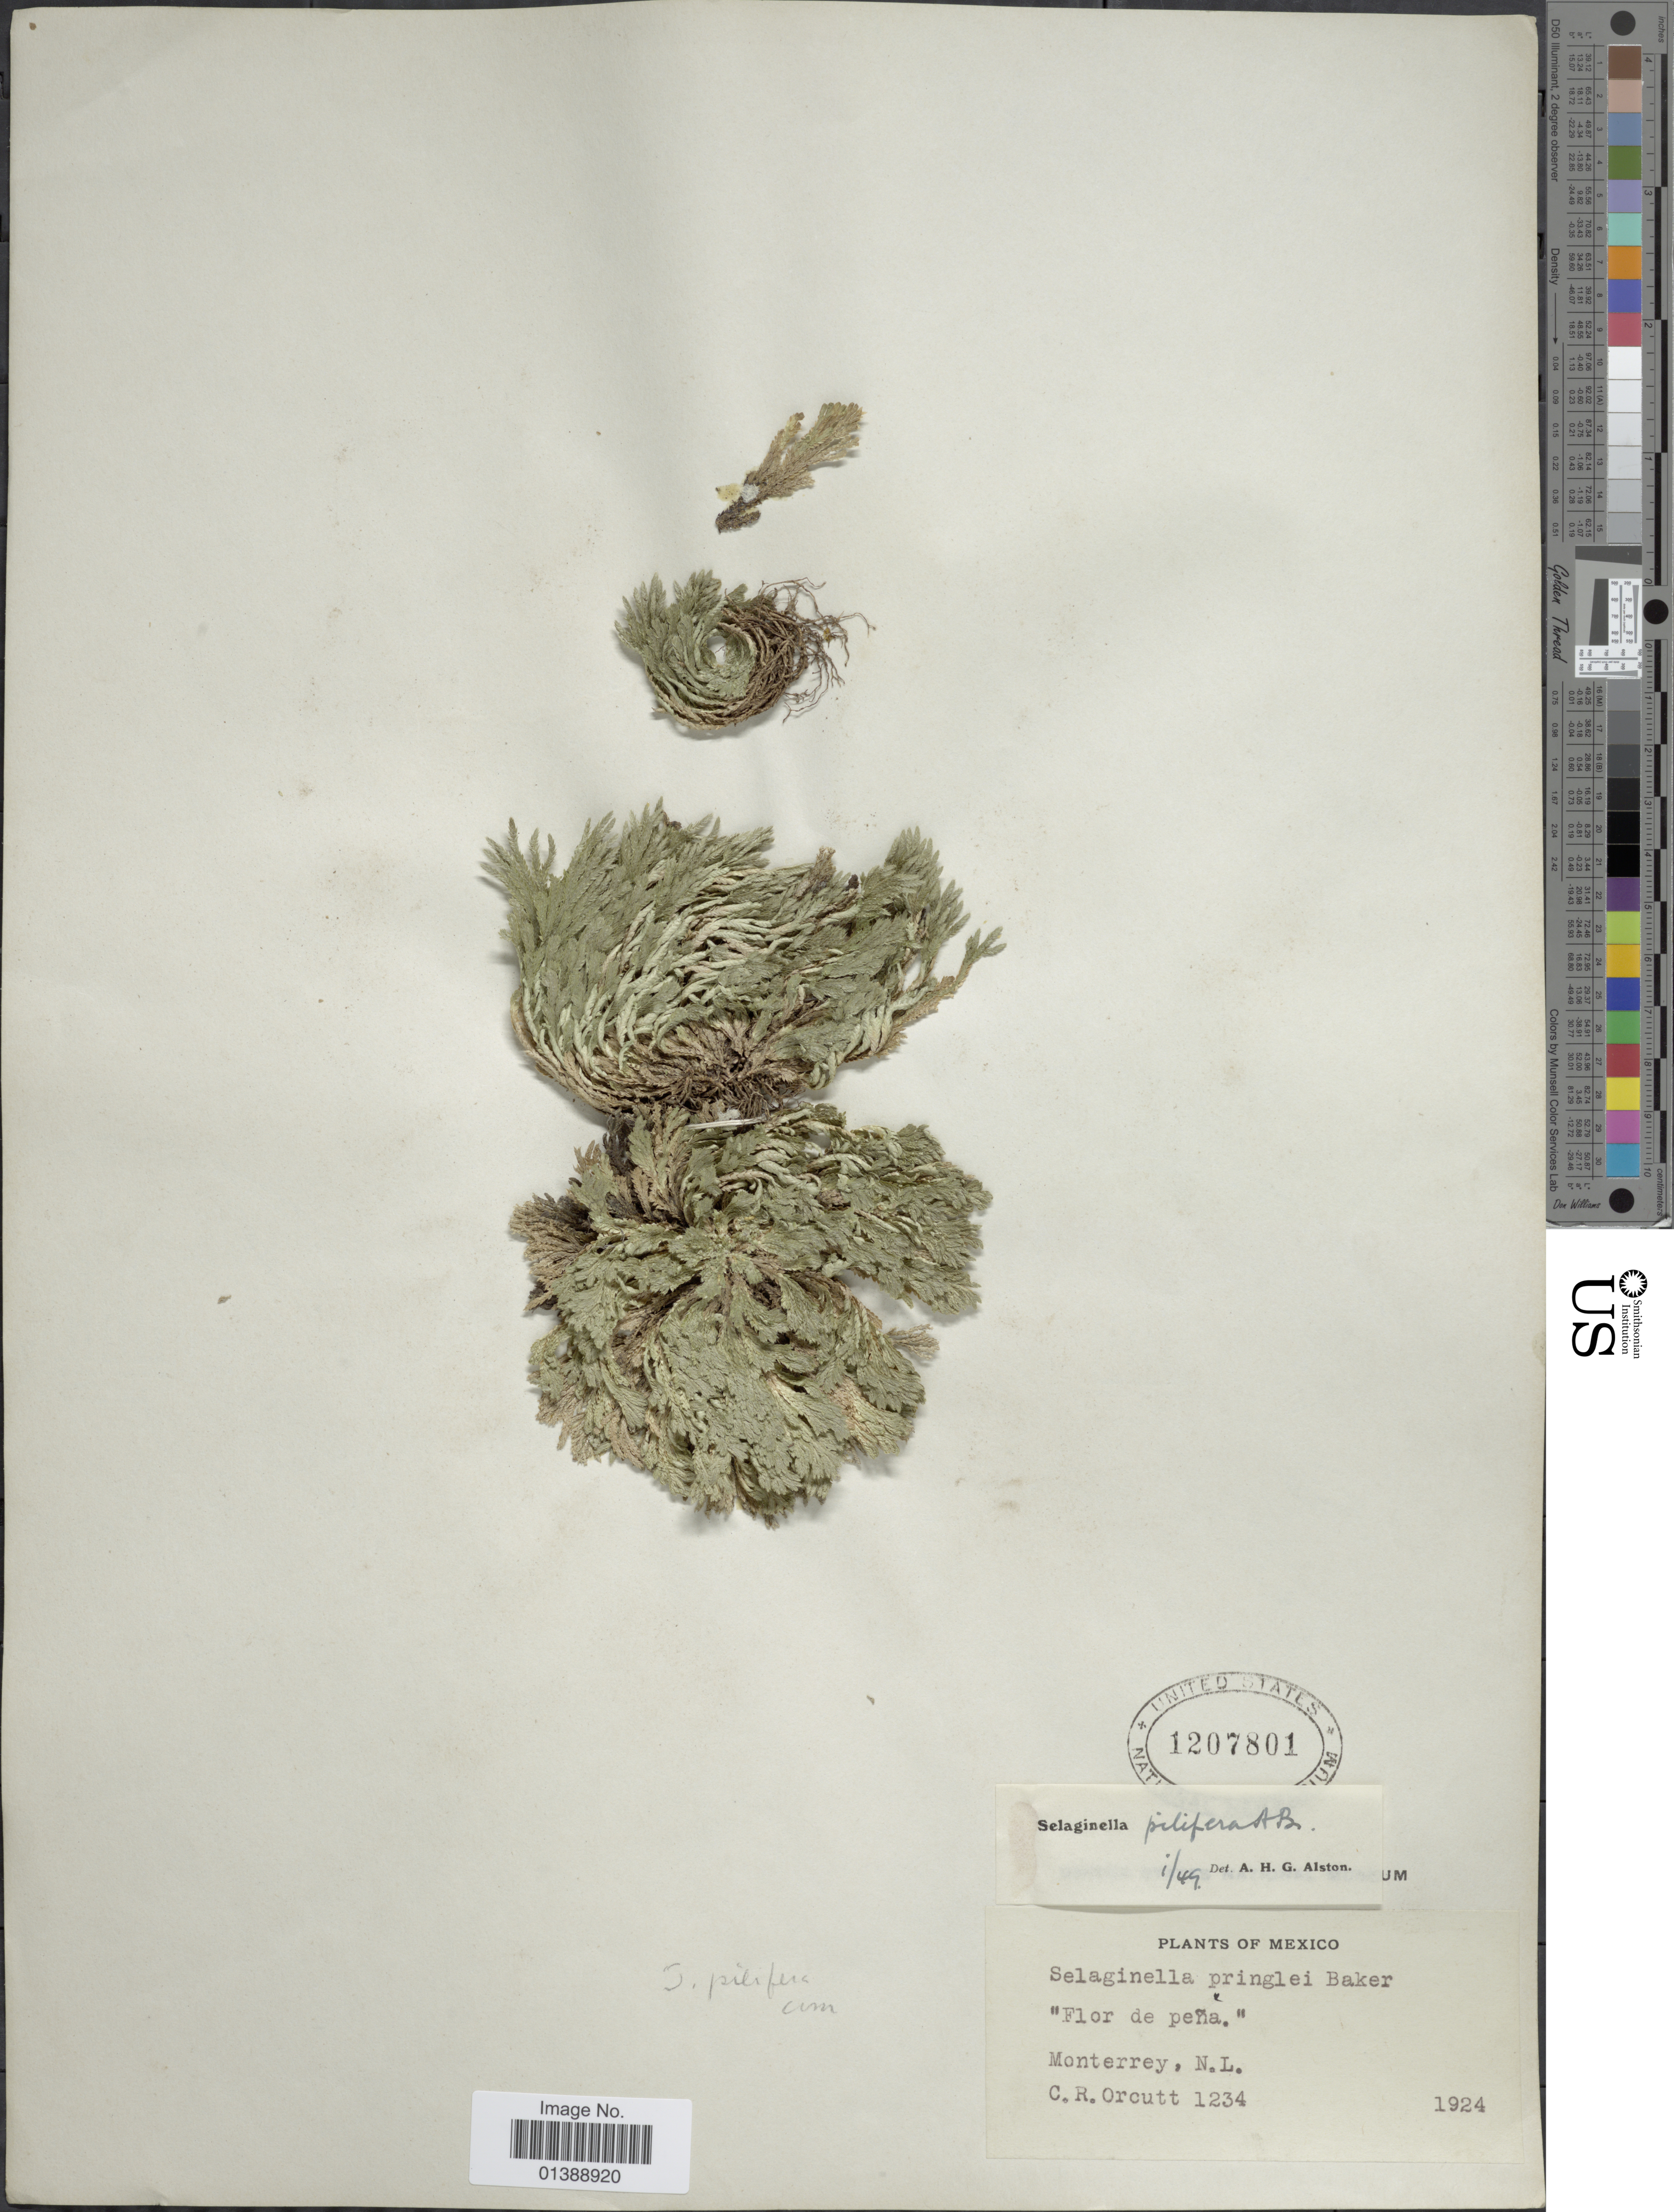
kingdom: Plantae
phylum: Tracheophyta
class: Lycopodiopsida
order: Selaginellales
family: Selaginellaceae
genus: Selaginella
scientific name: Selaginella pilifera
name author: A. Braun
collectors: C. R. Orcutt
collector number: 1234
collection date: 1924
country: Mexico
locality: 'Flor de peña', Monterrey, N.L.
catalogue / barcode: US 1207801